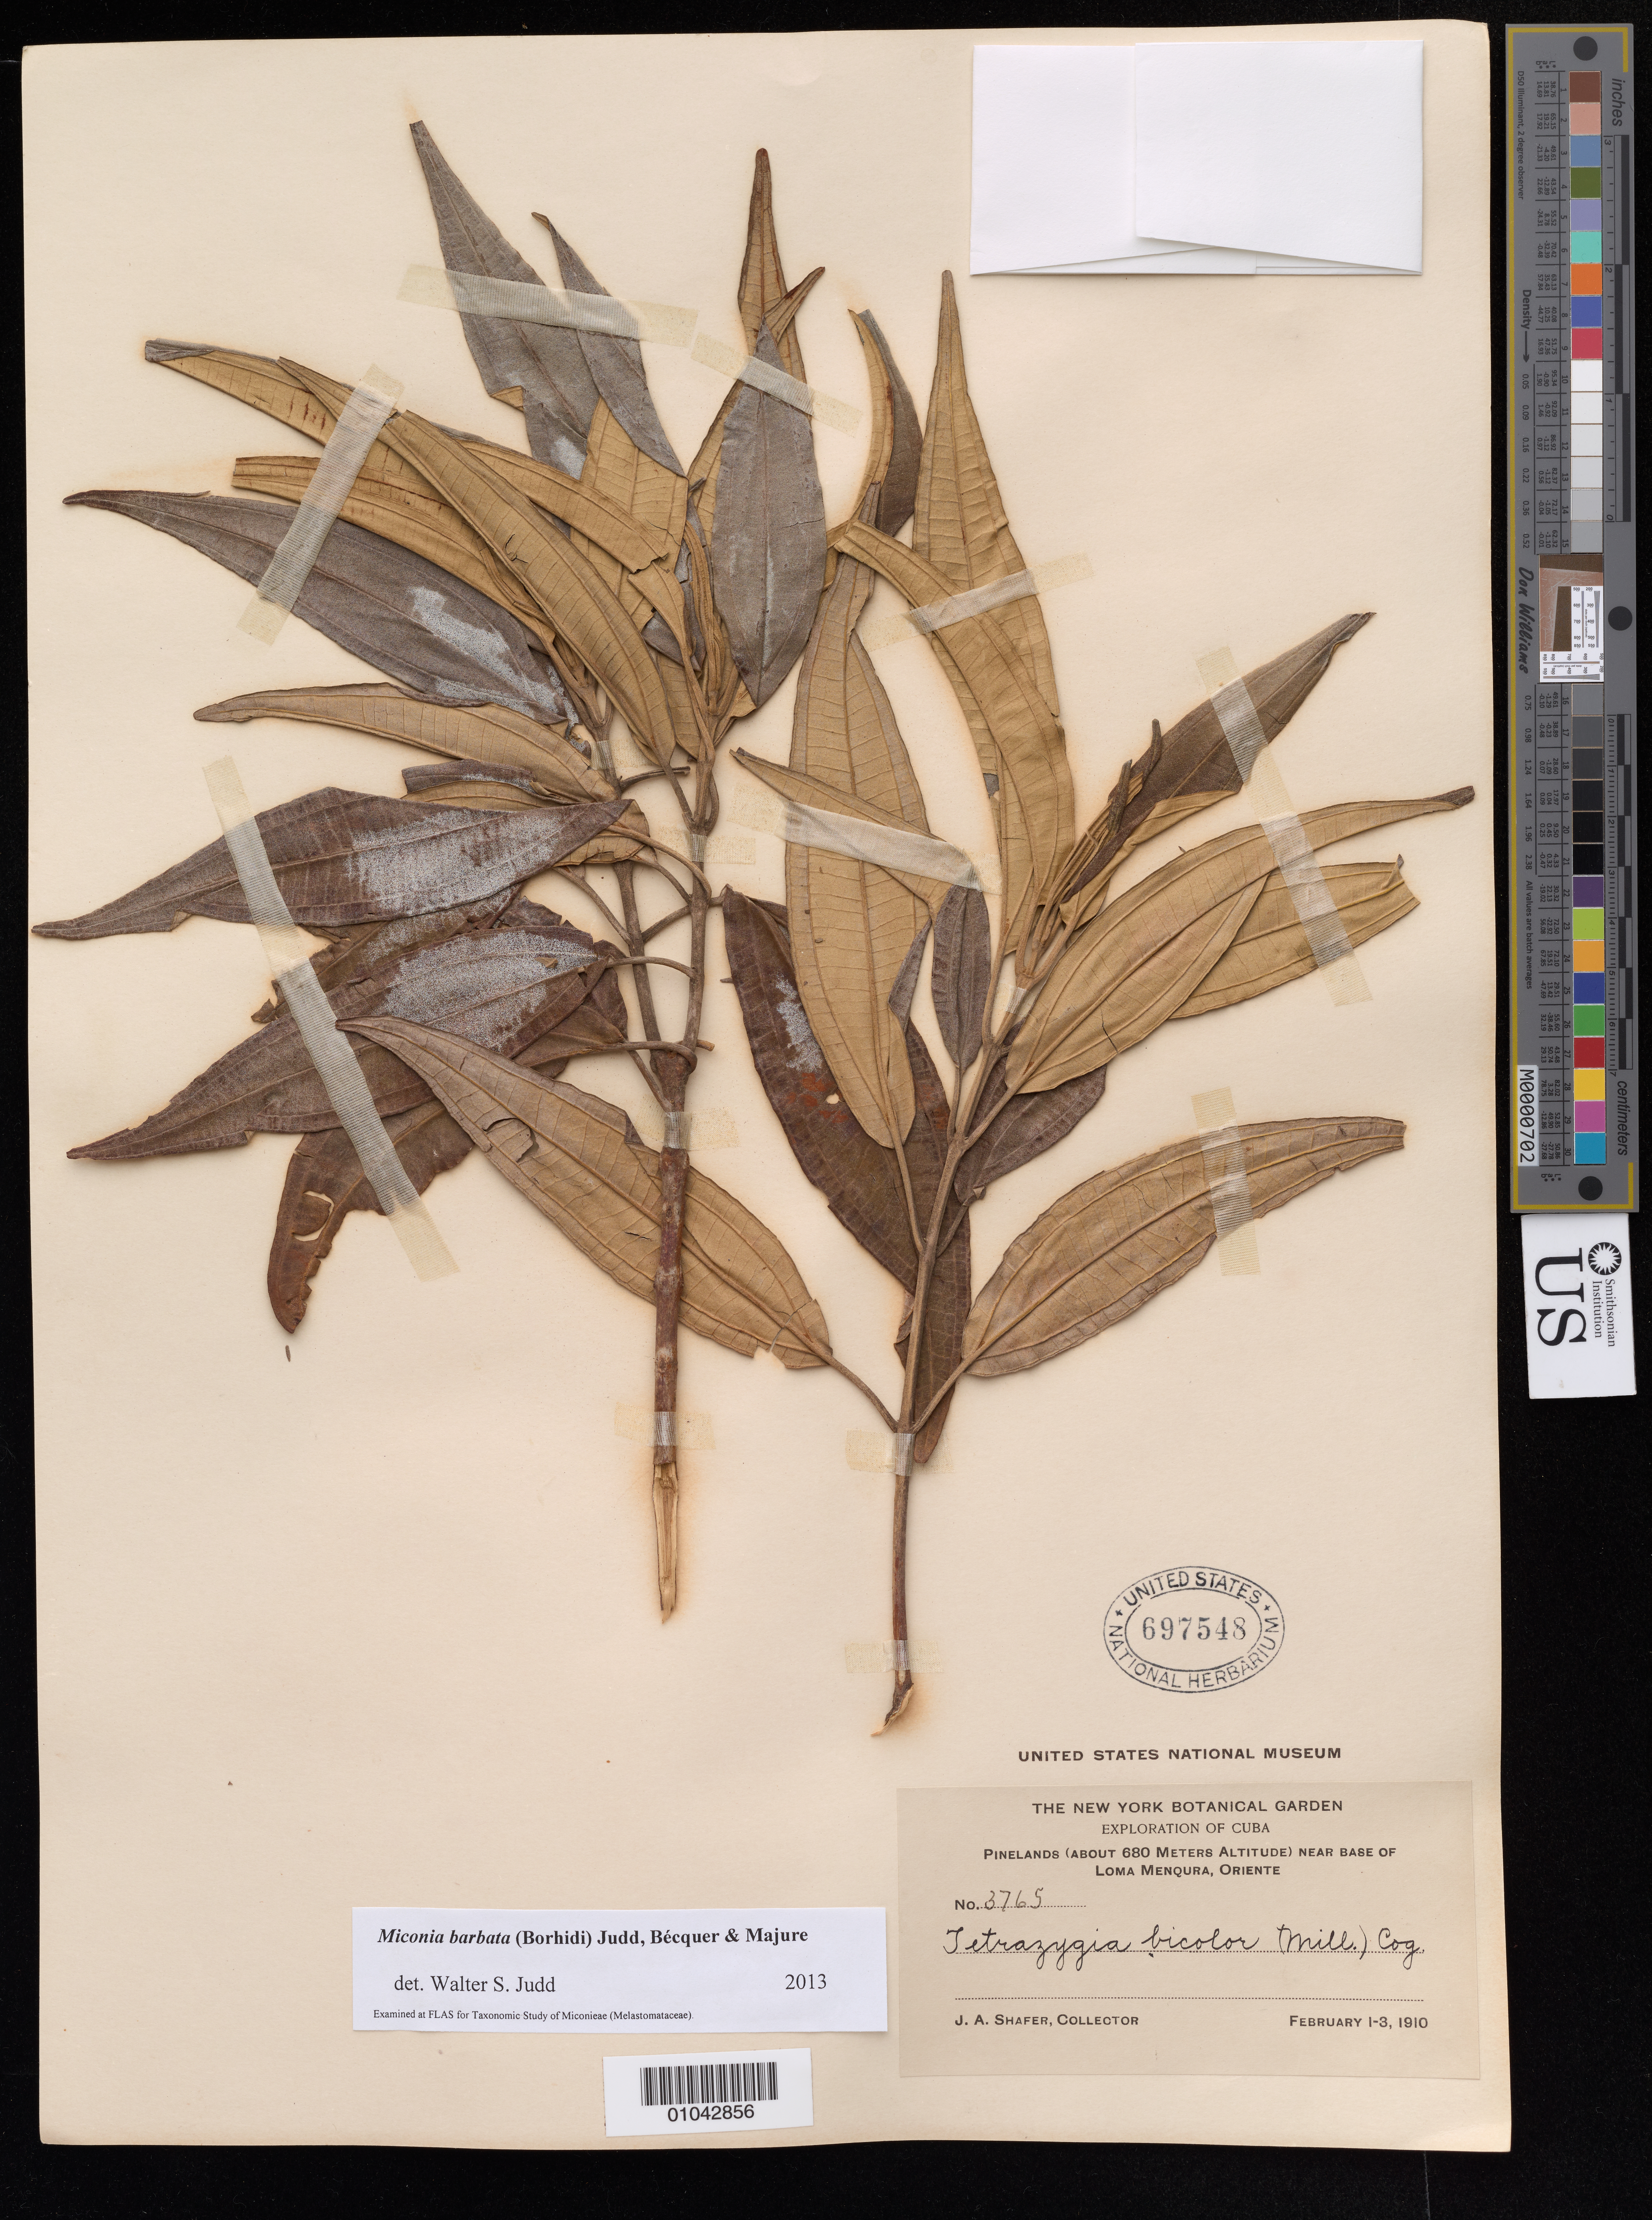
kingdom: Plantae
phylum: Tracheophyta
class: Magnoliopsida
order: Myrtales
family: Melastomataceae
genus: Miconia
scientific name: Miconia barbata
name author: (Borhidi) Judd et al.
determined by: Judd, Walter S.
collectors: J. A. Shafer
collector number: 3765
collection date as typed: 01 Feb 1910 to 03 Feb 1910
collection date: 1910-02-01/1910-02-03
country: Cuba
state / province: Oriente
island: Cuba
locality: Loma Menqura, near base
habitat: Pinelands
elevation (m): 680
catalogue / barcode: US 697548